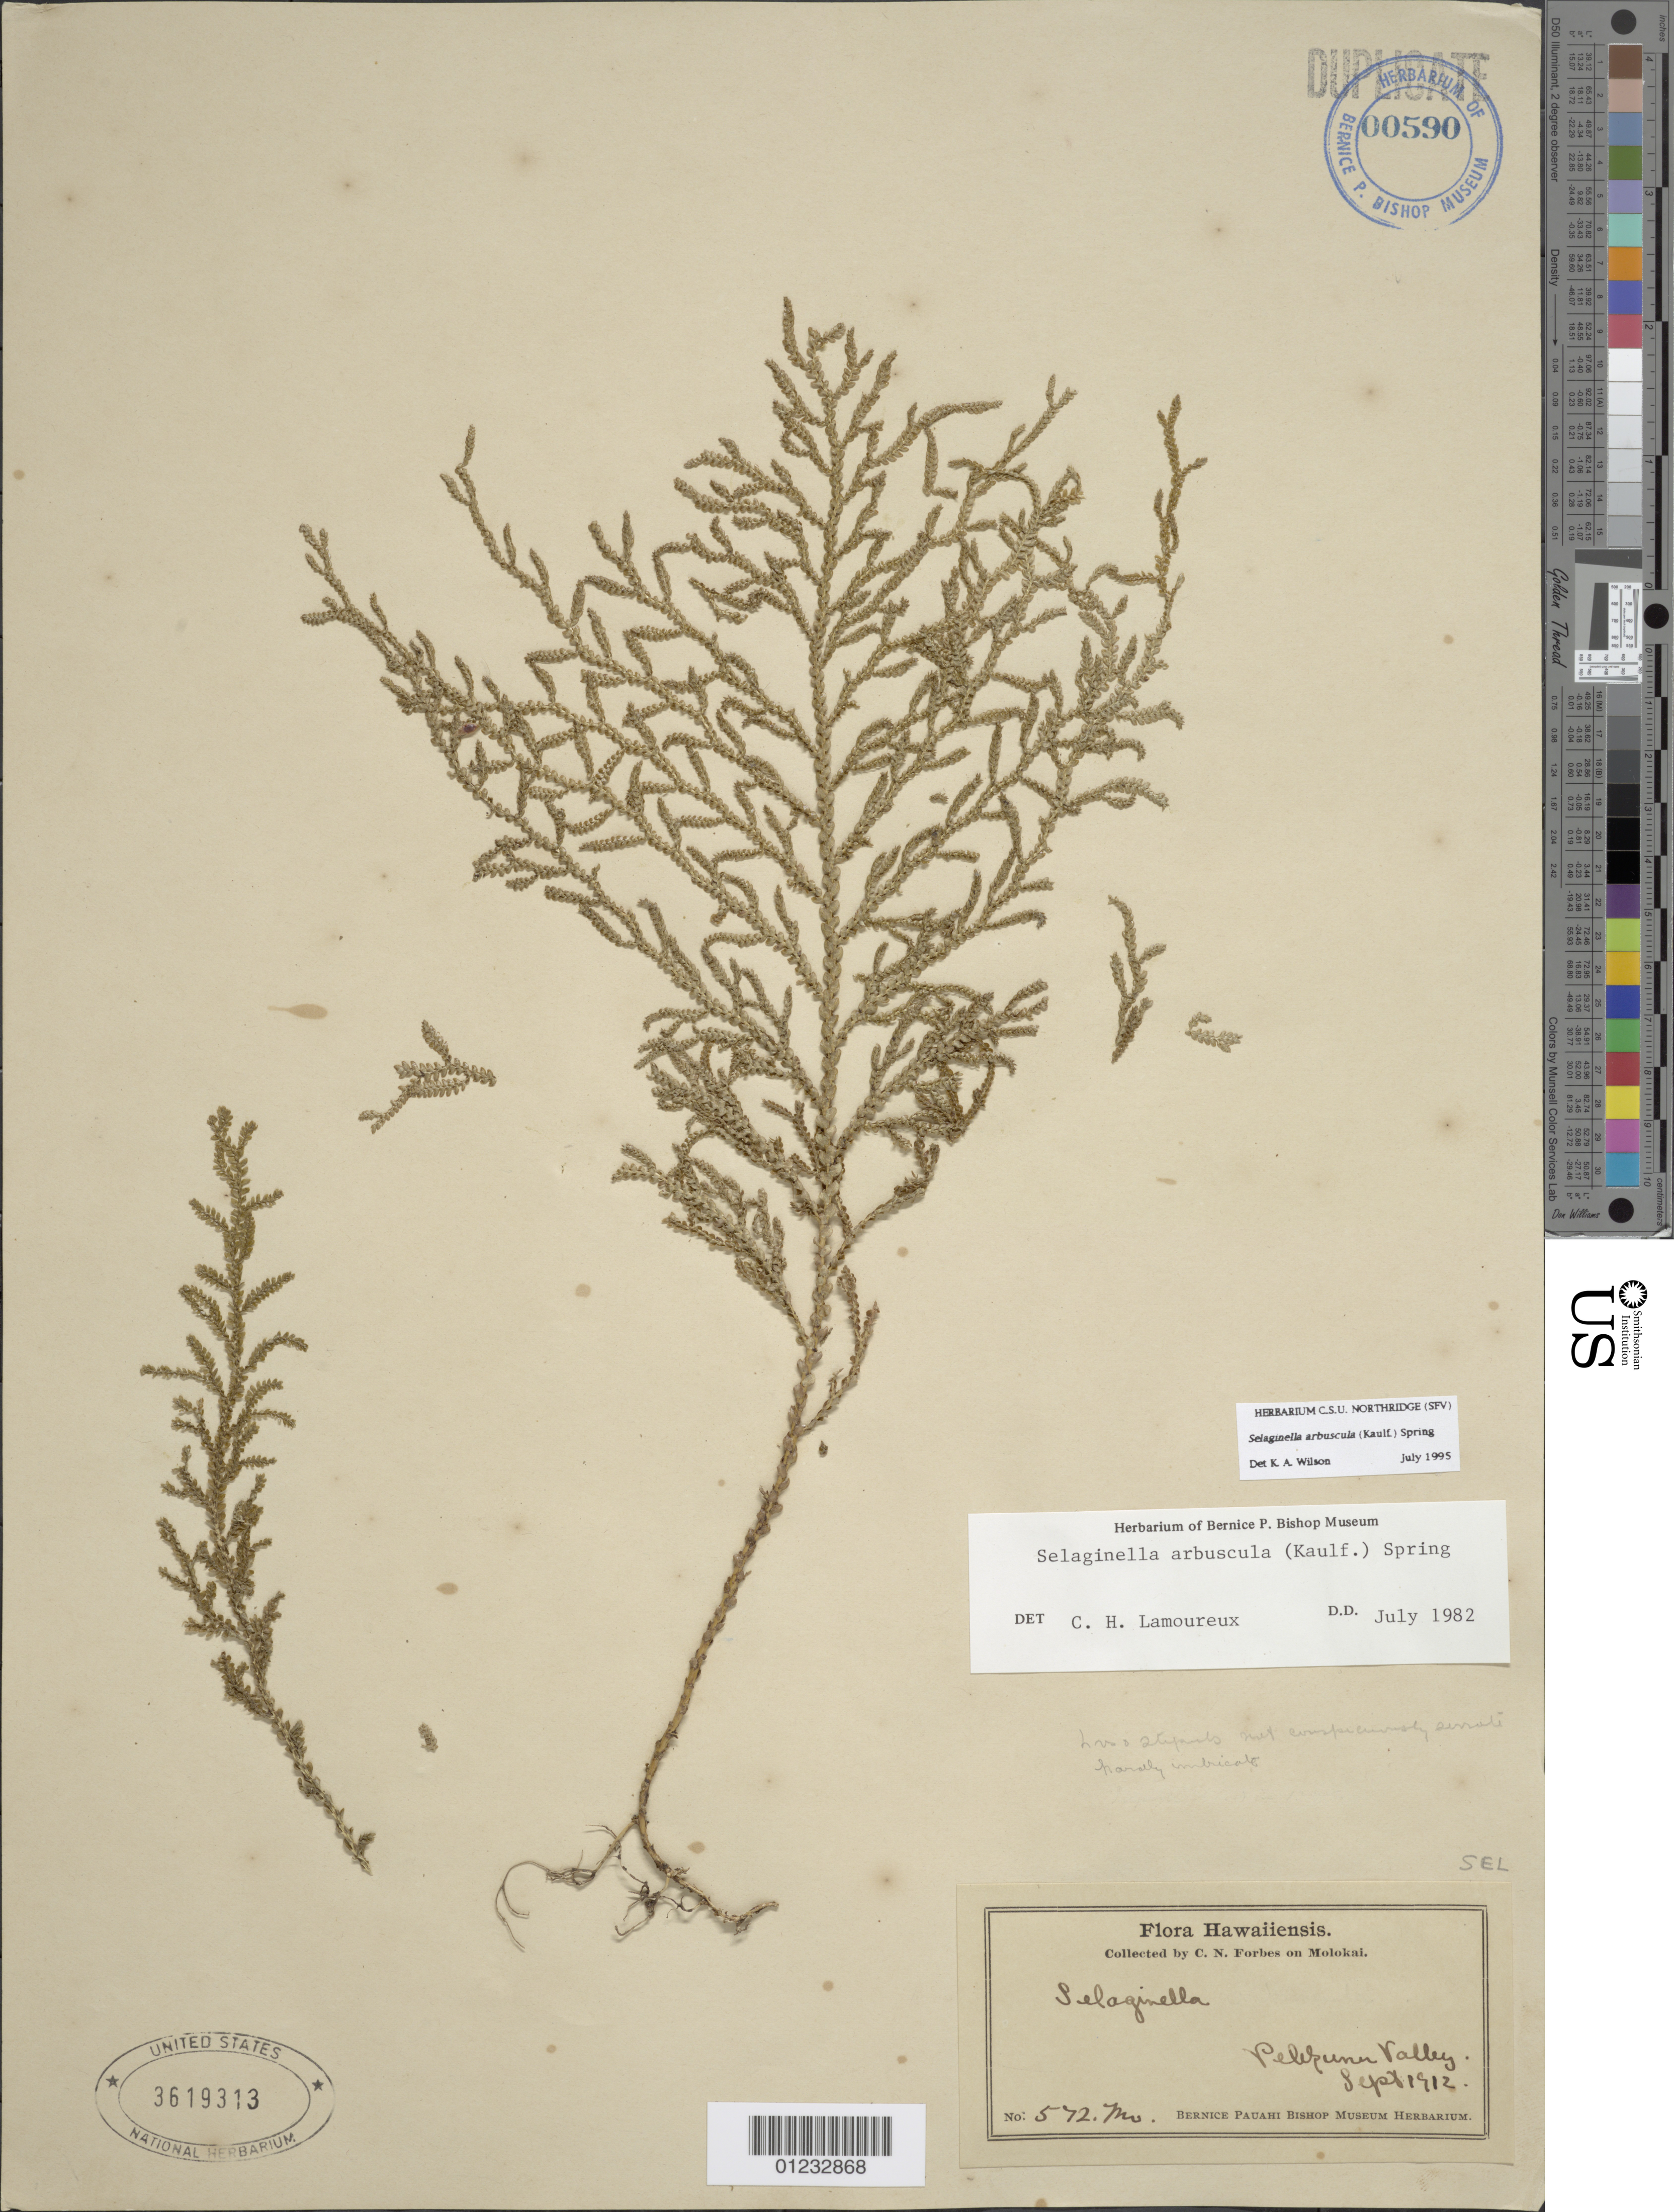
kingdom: Plantae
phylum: Tracheophyta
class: Lycopodiopsida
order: Selaginellales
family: Selaginellaceae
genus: Selaginella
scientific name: Selaginella arbuscula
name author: (Kualf.) Spring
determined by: Wilson, K. A.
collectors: C. N. Forbes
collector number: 572.Mo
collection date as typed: Sep 1912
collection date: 1912-09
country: United States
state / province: Hawaii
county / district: Maui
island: Moloka'i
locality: Pelekunu Valley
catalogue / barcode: US 3619313